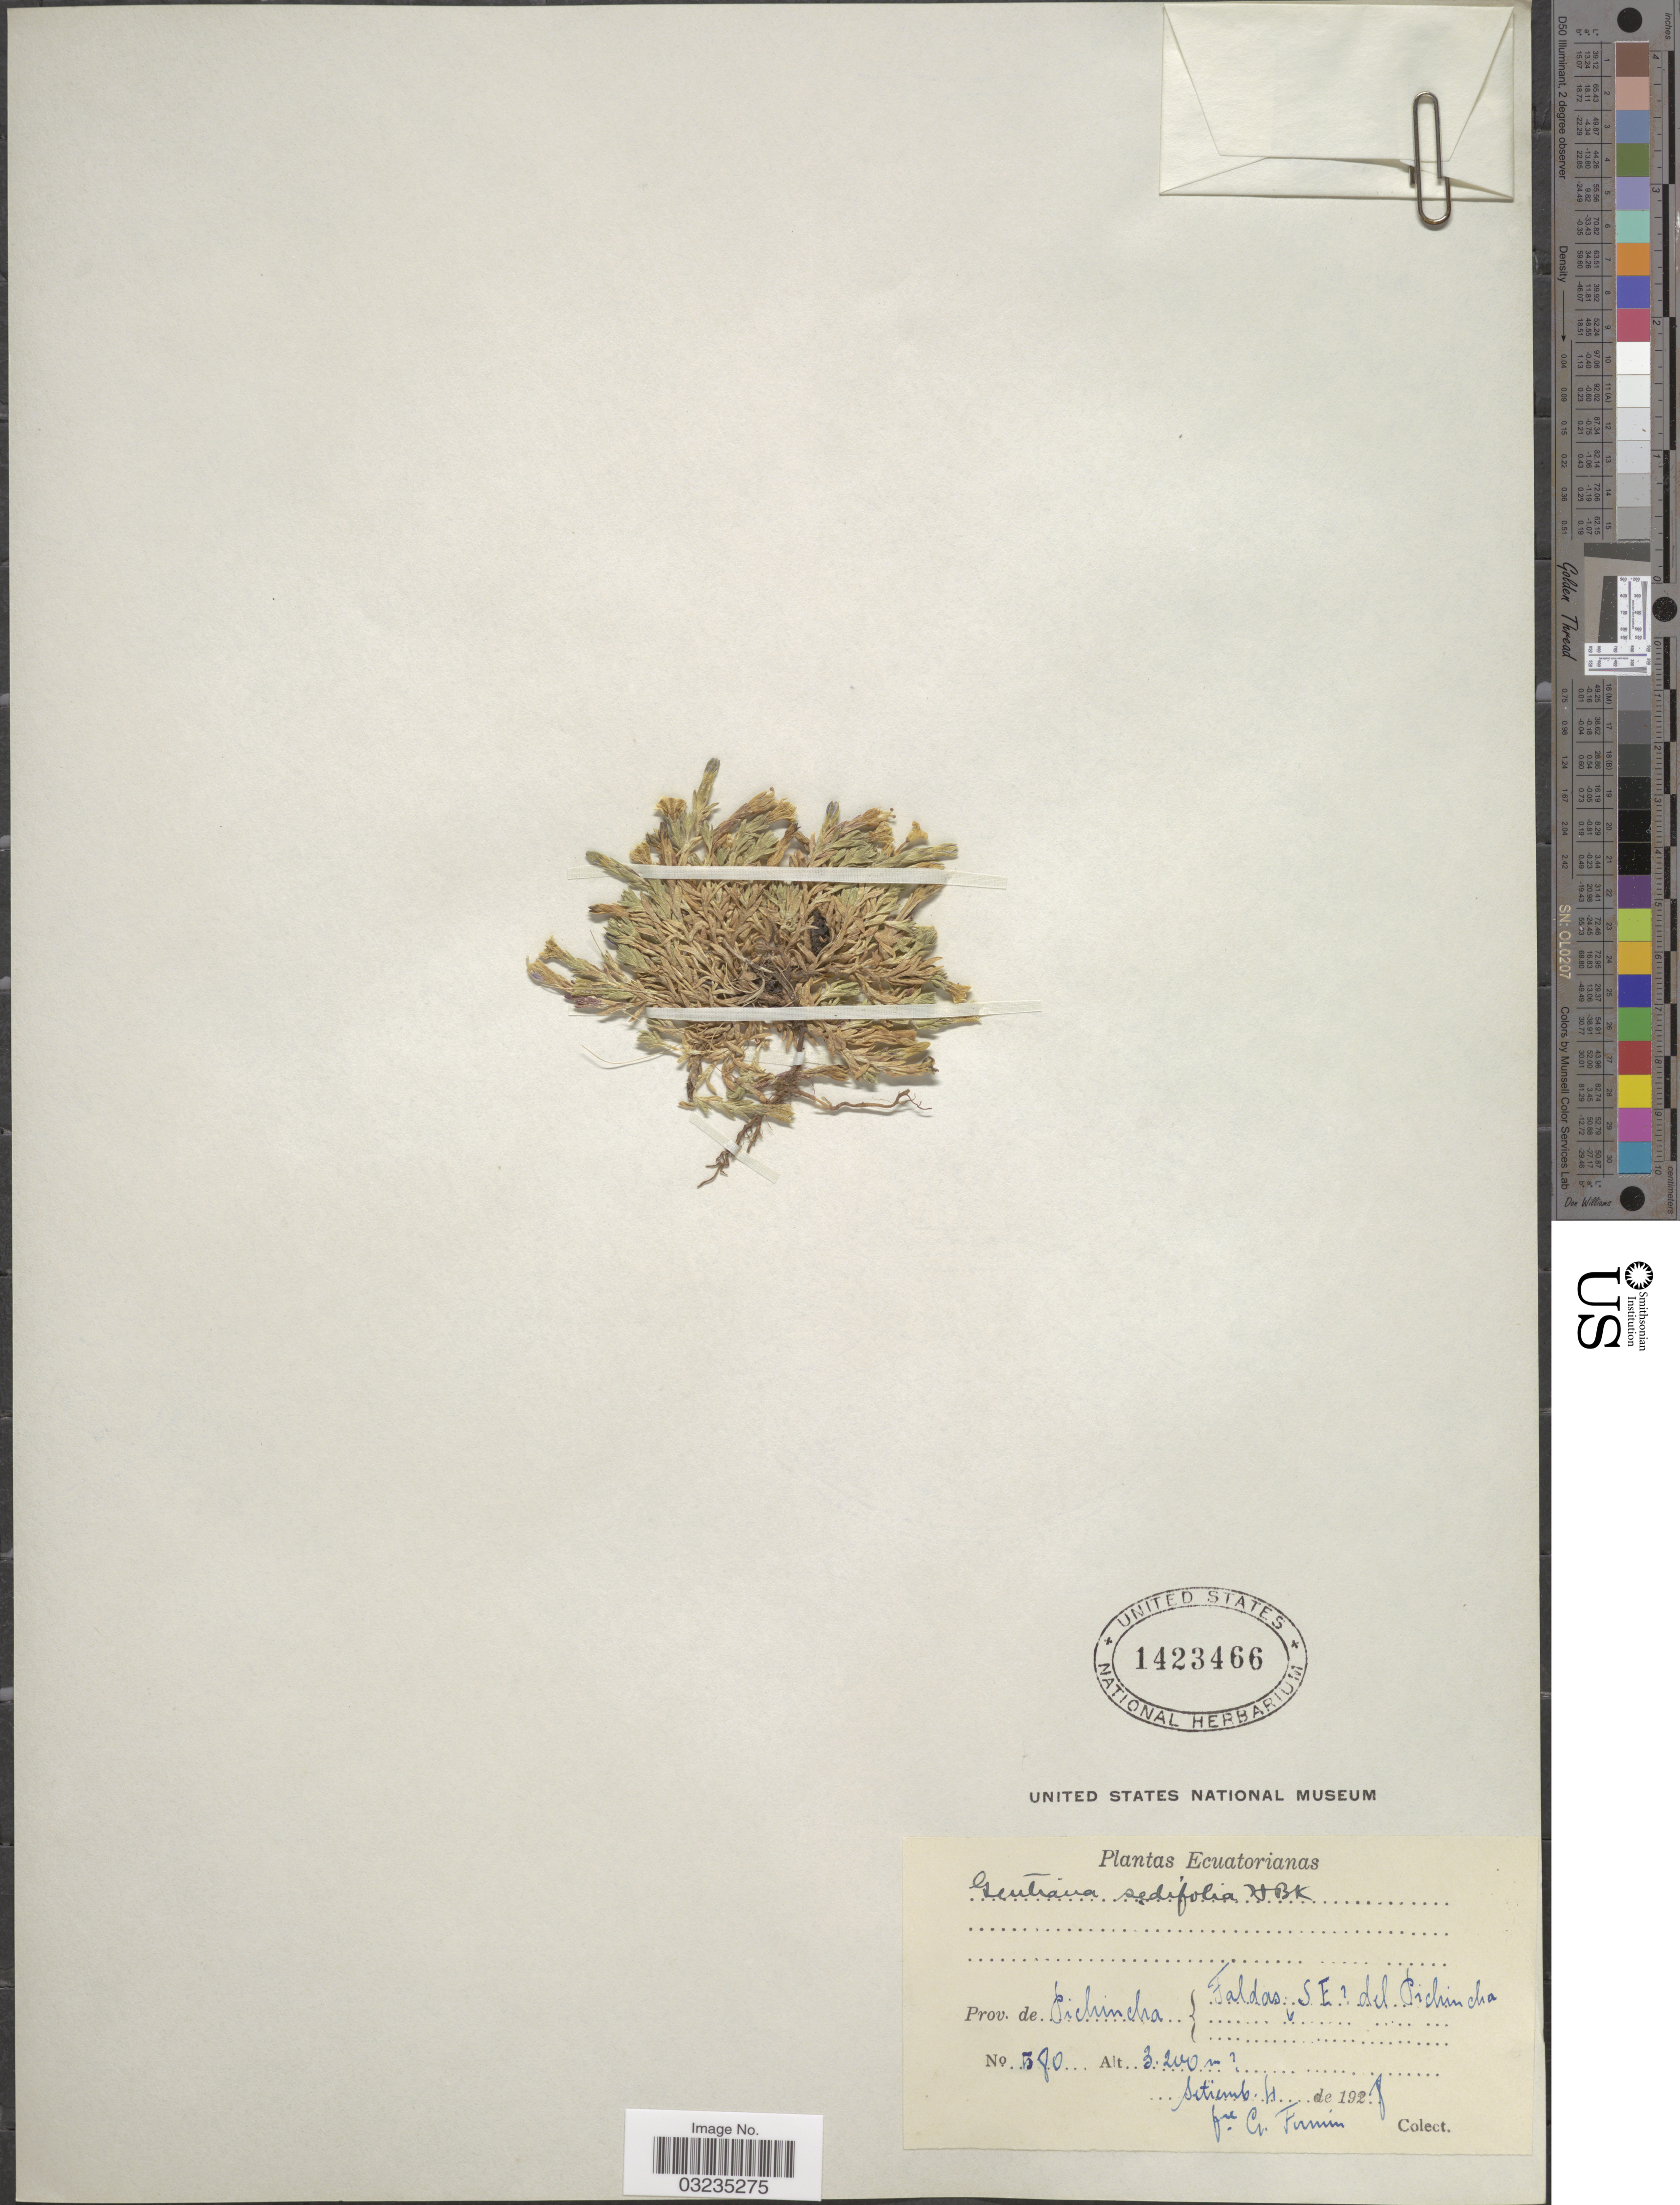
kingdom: Plantae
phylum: Tracheophyta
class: Magnoliopsida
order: Gentianales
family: Gentianaceae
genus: Gentiana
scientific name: Gentiana sedifolia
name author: Kunth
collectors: F. Firmin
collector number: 580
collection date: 1928-09-04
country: Ecuador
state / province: Pichincha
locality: Faldas SE. del Pichincha.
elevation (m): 3200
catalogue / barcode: US 1423466